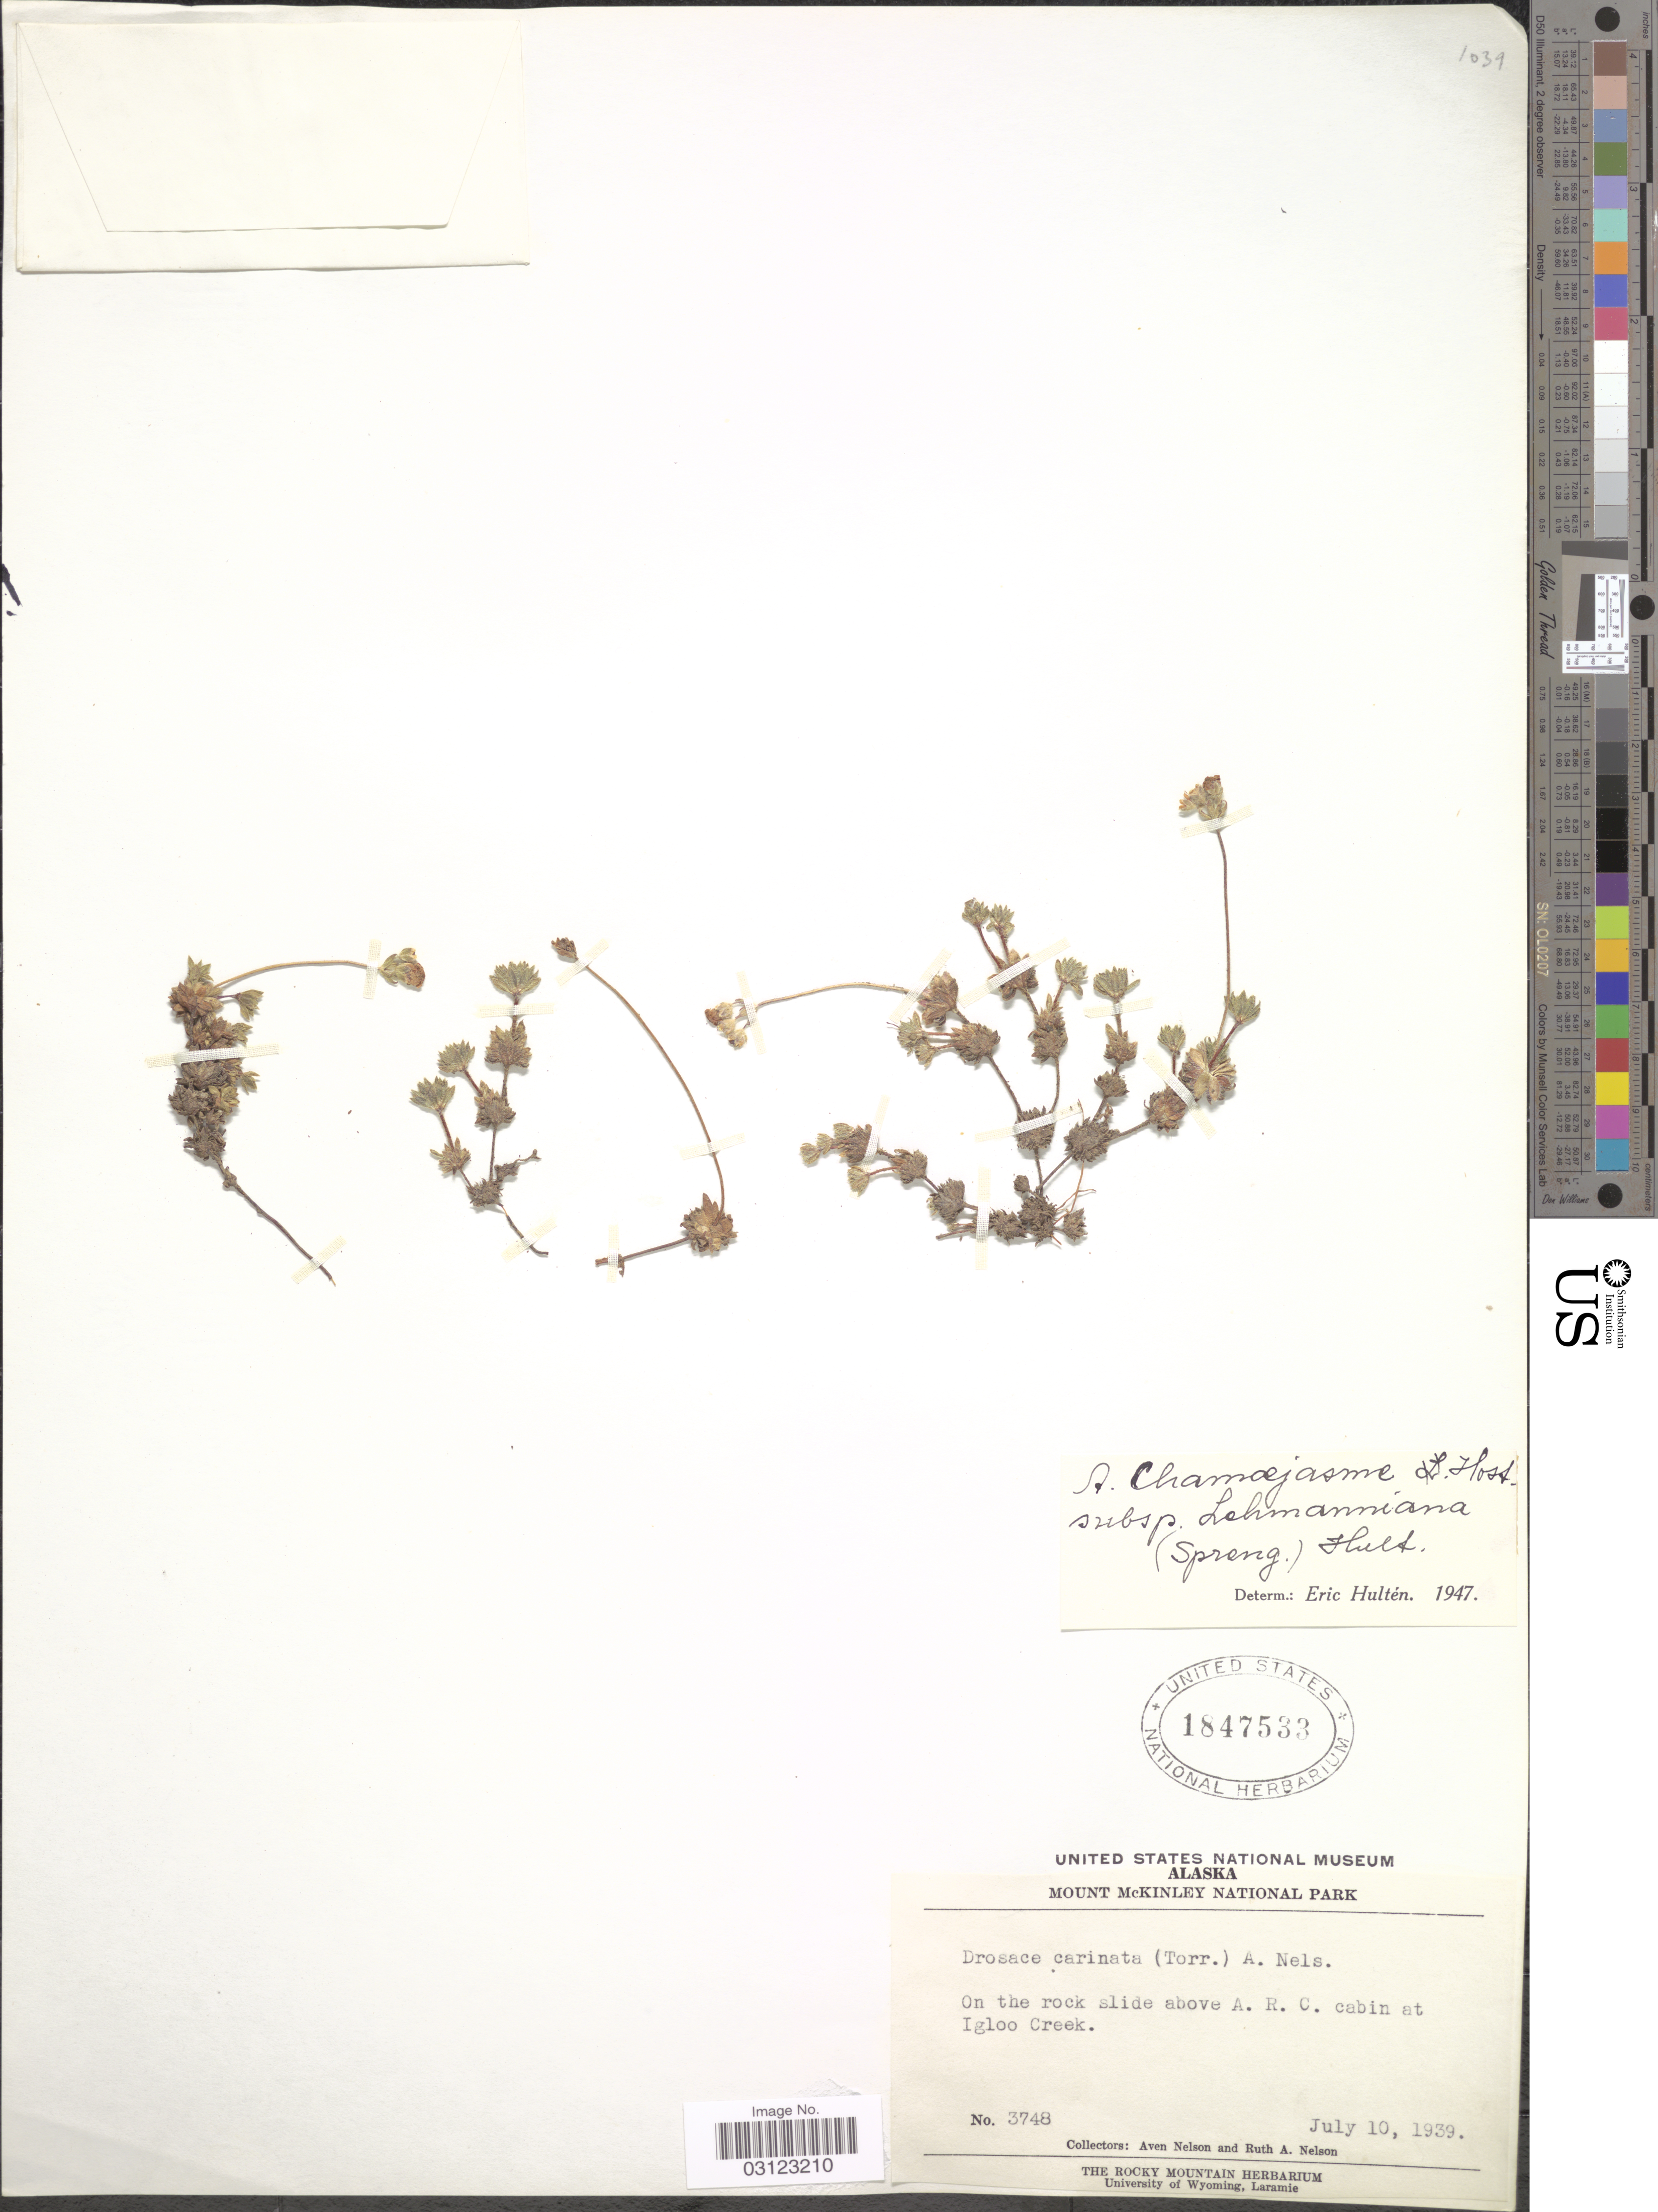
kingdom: Plantae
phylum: Tracheophyta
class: Magnoliopsida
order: Ericales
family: Primulaceae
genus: Androsace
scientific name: Androsace chamaejasme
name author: Wulfen ex Host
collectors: A. Nelson & R. A. Nelson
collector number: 3748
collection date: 1939-07-10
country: United States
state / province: Alaska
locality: Mount McKinley National Park. On the rock slide above A. R. C. cabin at Igloo Creek.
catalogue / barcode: US 1847533